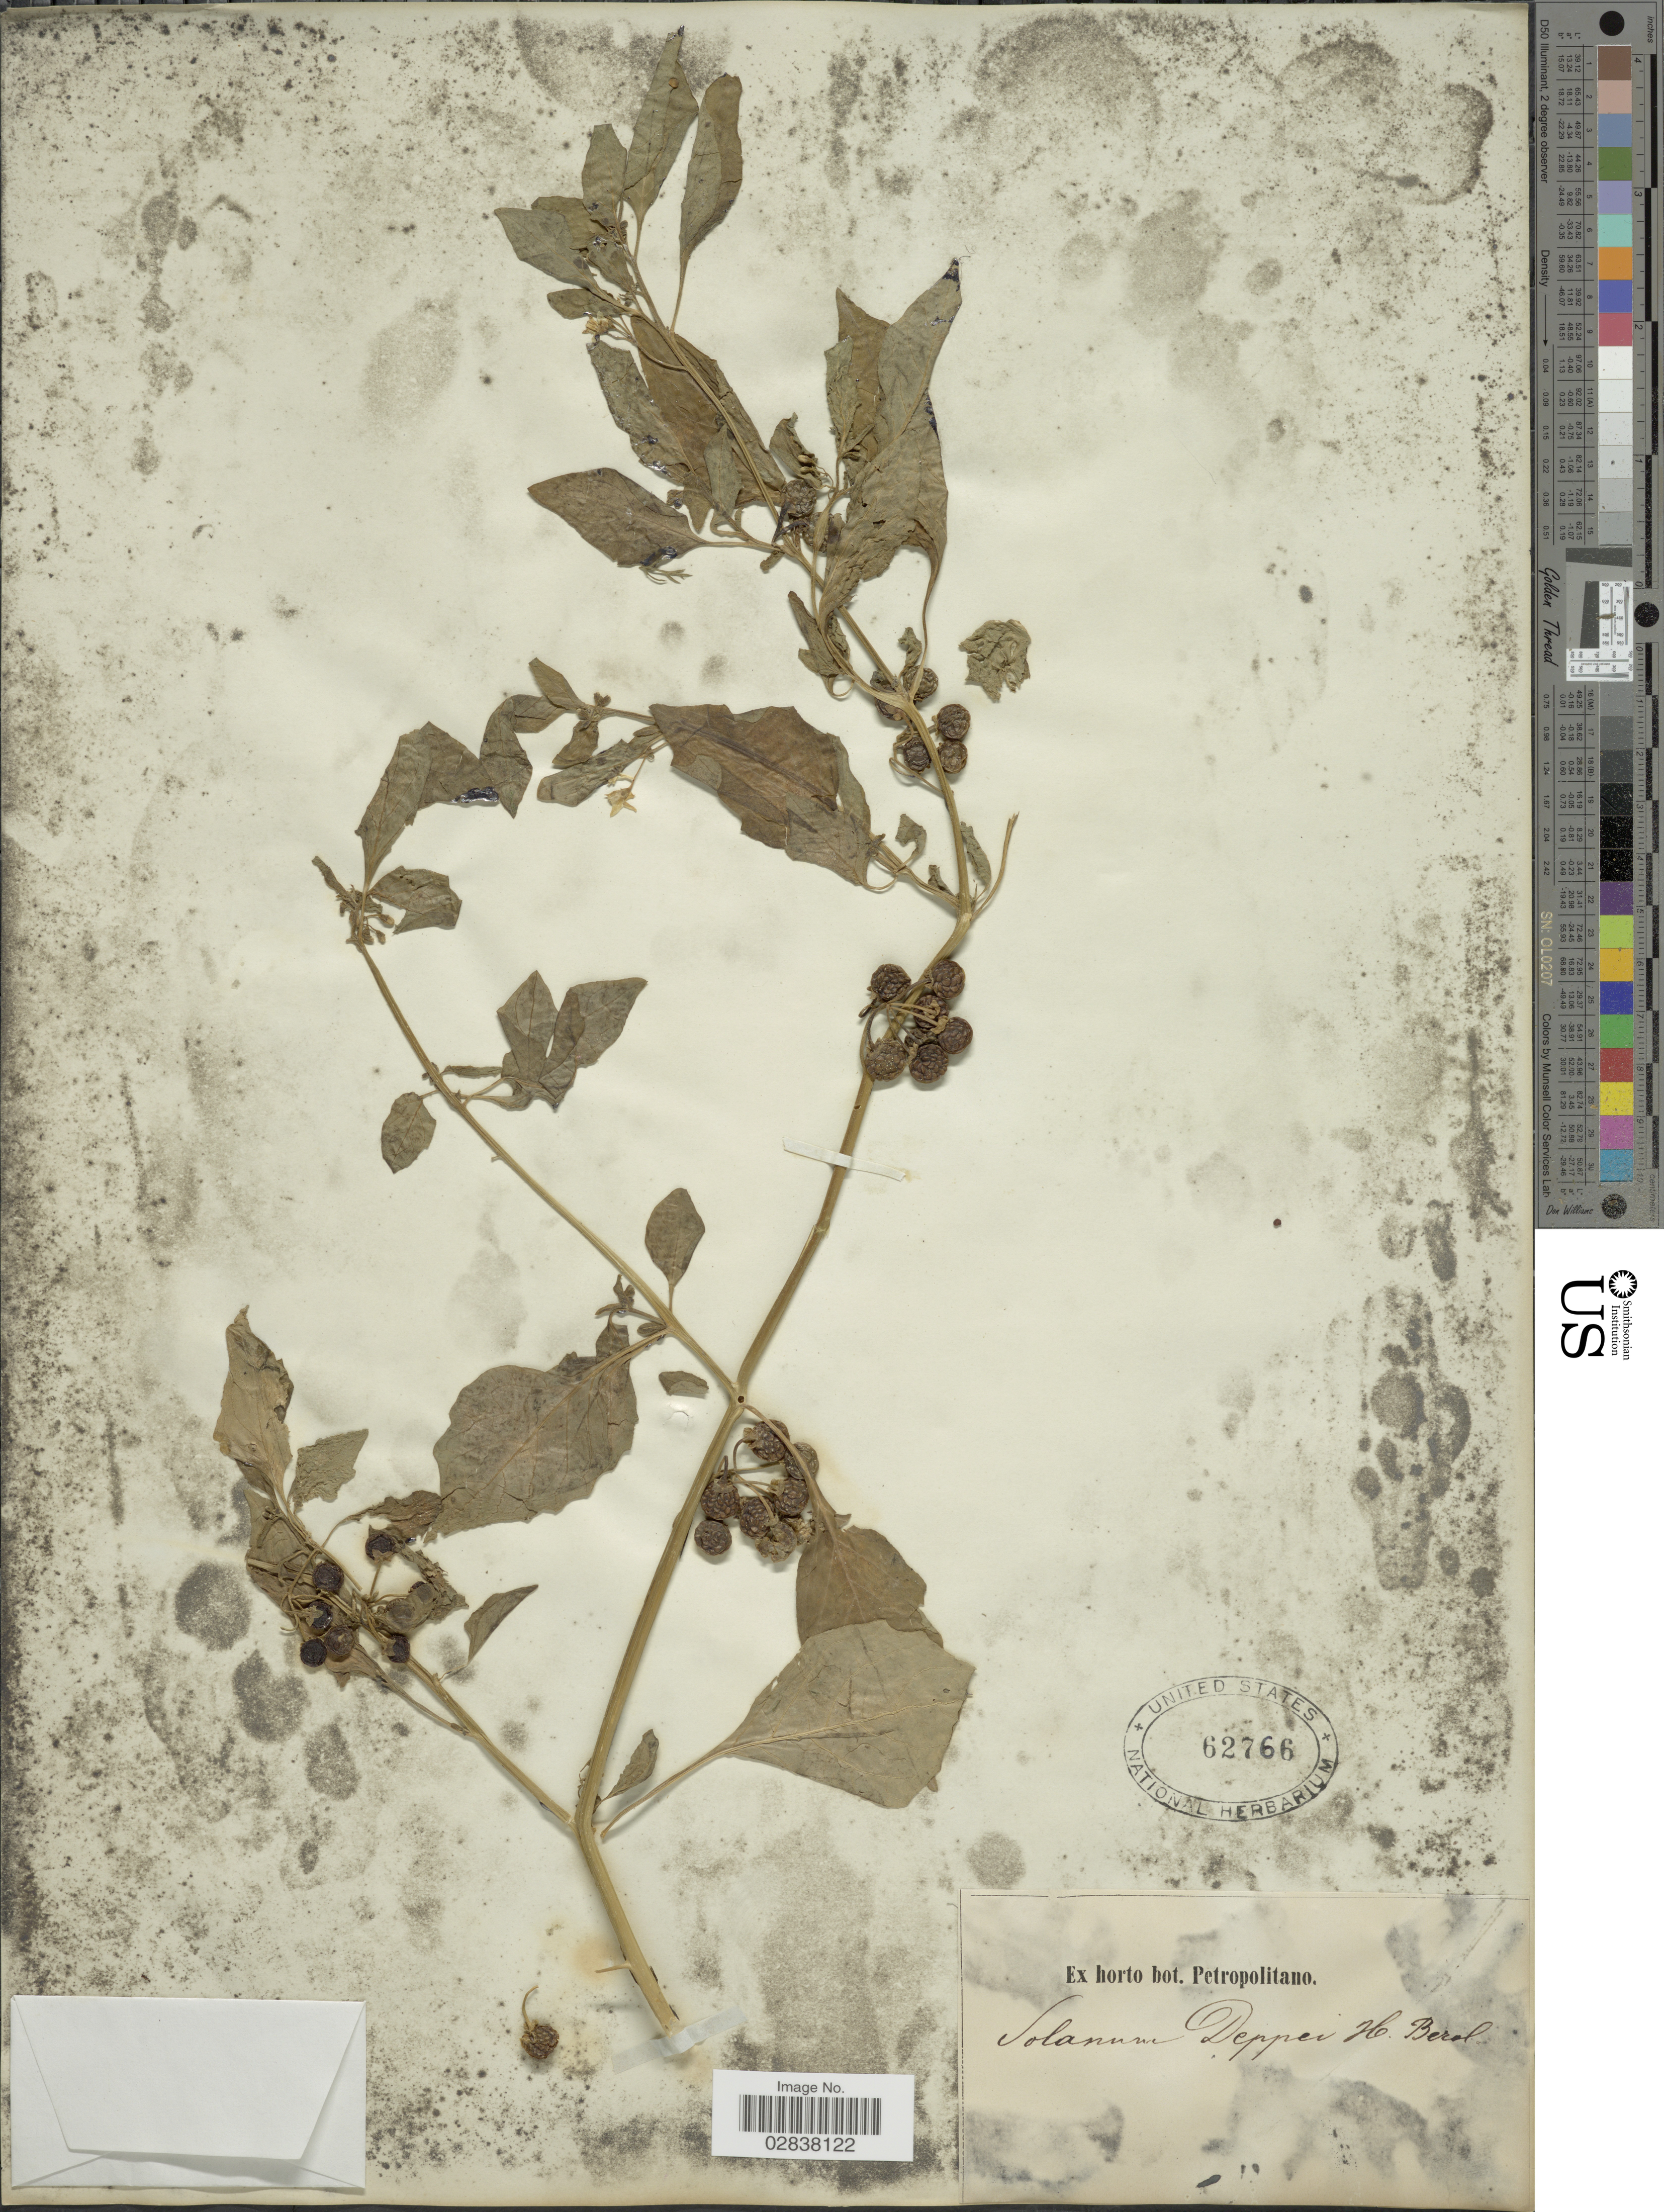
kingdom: Plantae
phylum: Tracheophyta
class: Magnoliopsida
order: Solanales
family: Solanaceae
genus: Solanum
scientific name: Solanum deppei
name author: Dunal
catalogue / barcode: US 62766